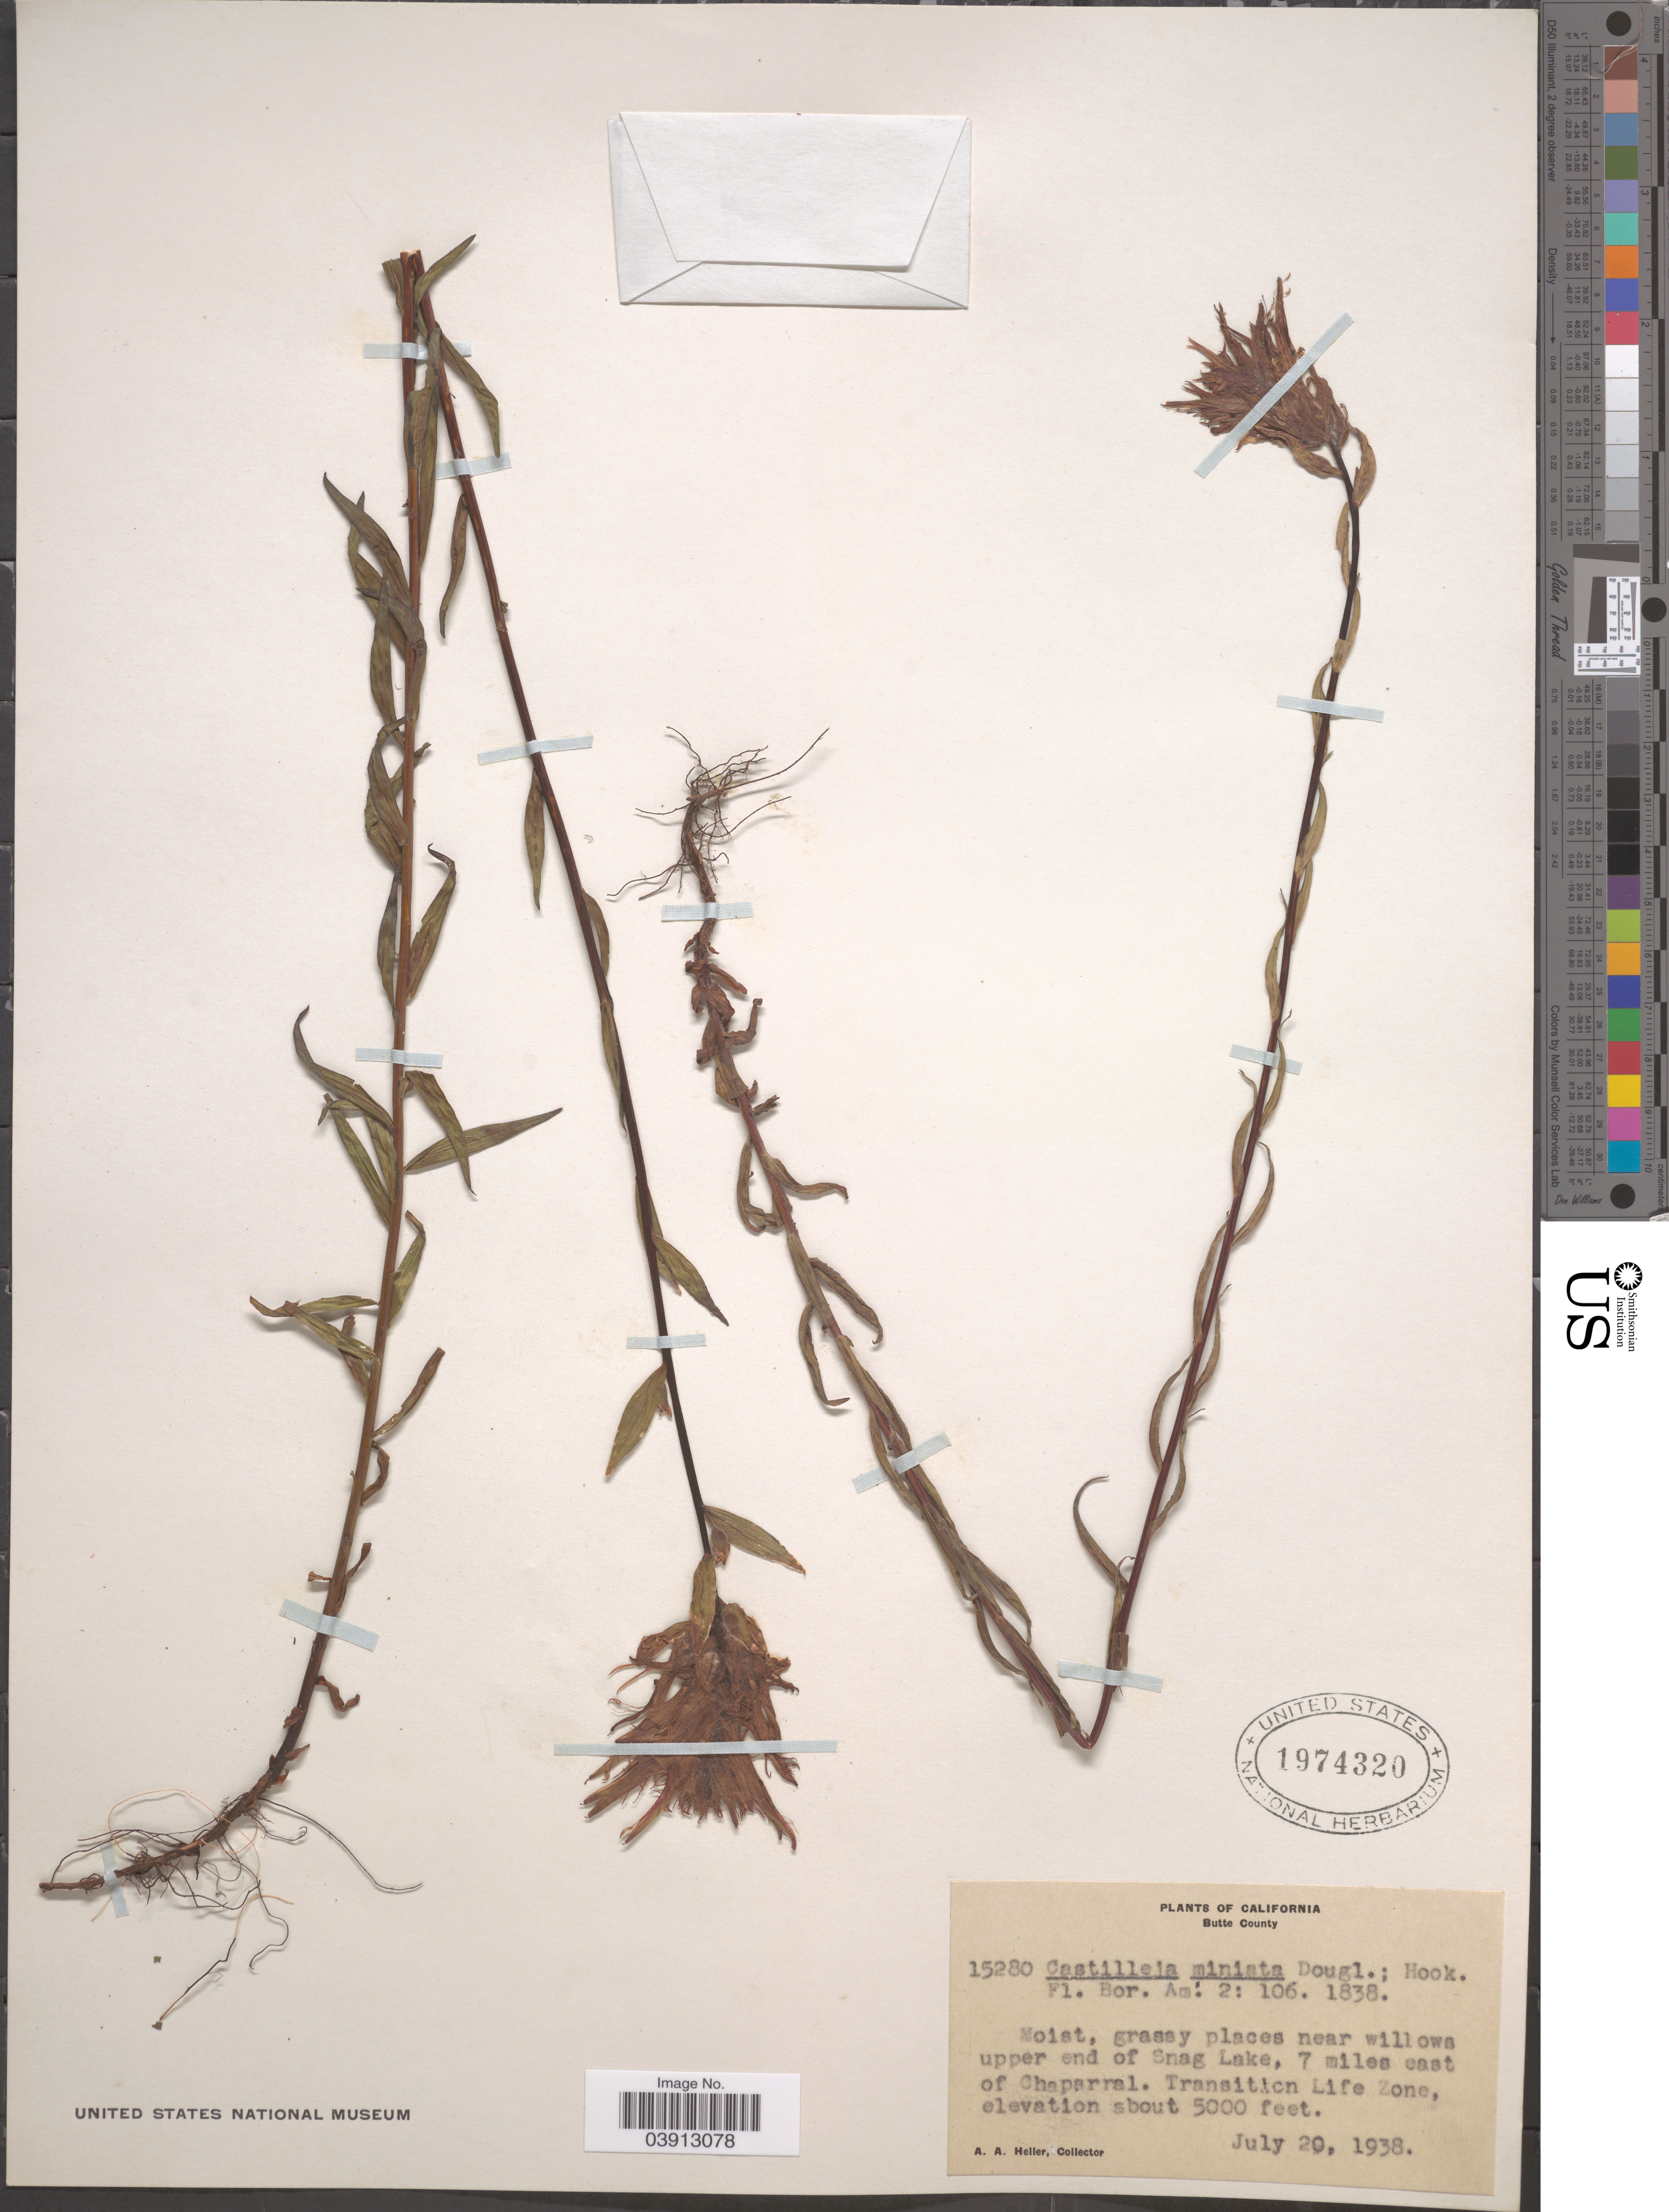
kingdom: Plantae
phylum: Tracheophyta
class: Magnoliopsida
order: Lamiales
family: Orobanchaceae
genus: Castilleja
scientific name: Castilleja miniata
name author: Douglas ex Hook.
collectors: A. A. Heller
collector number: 15280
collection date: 1938-07-20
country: United States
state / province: California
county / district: Butte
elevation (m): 1524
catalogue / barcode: US 1974320